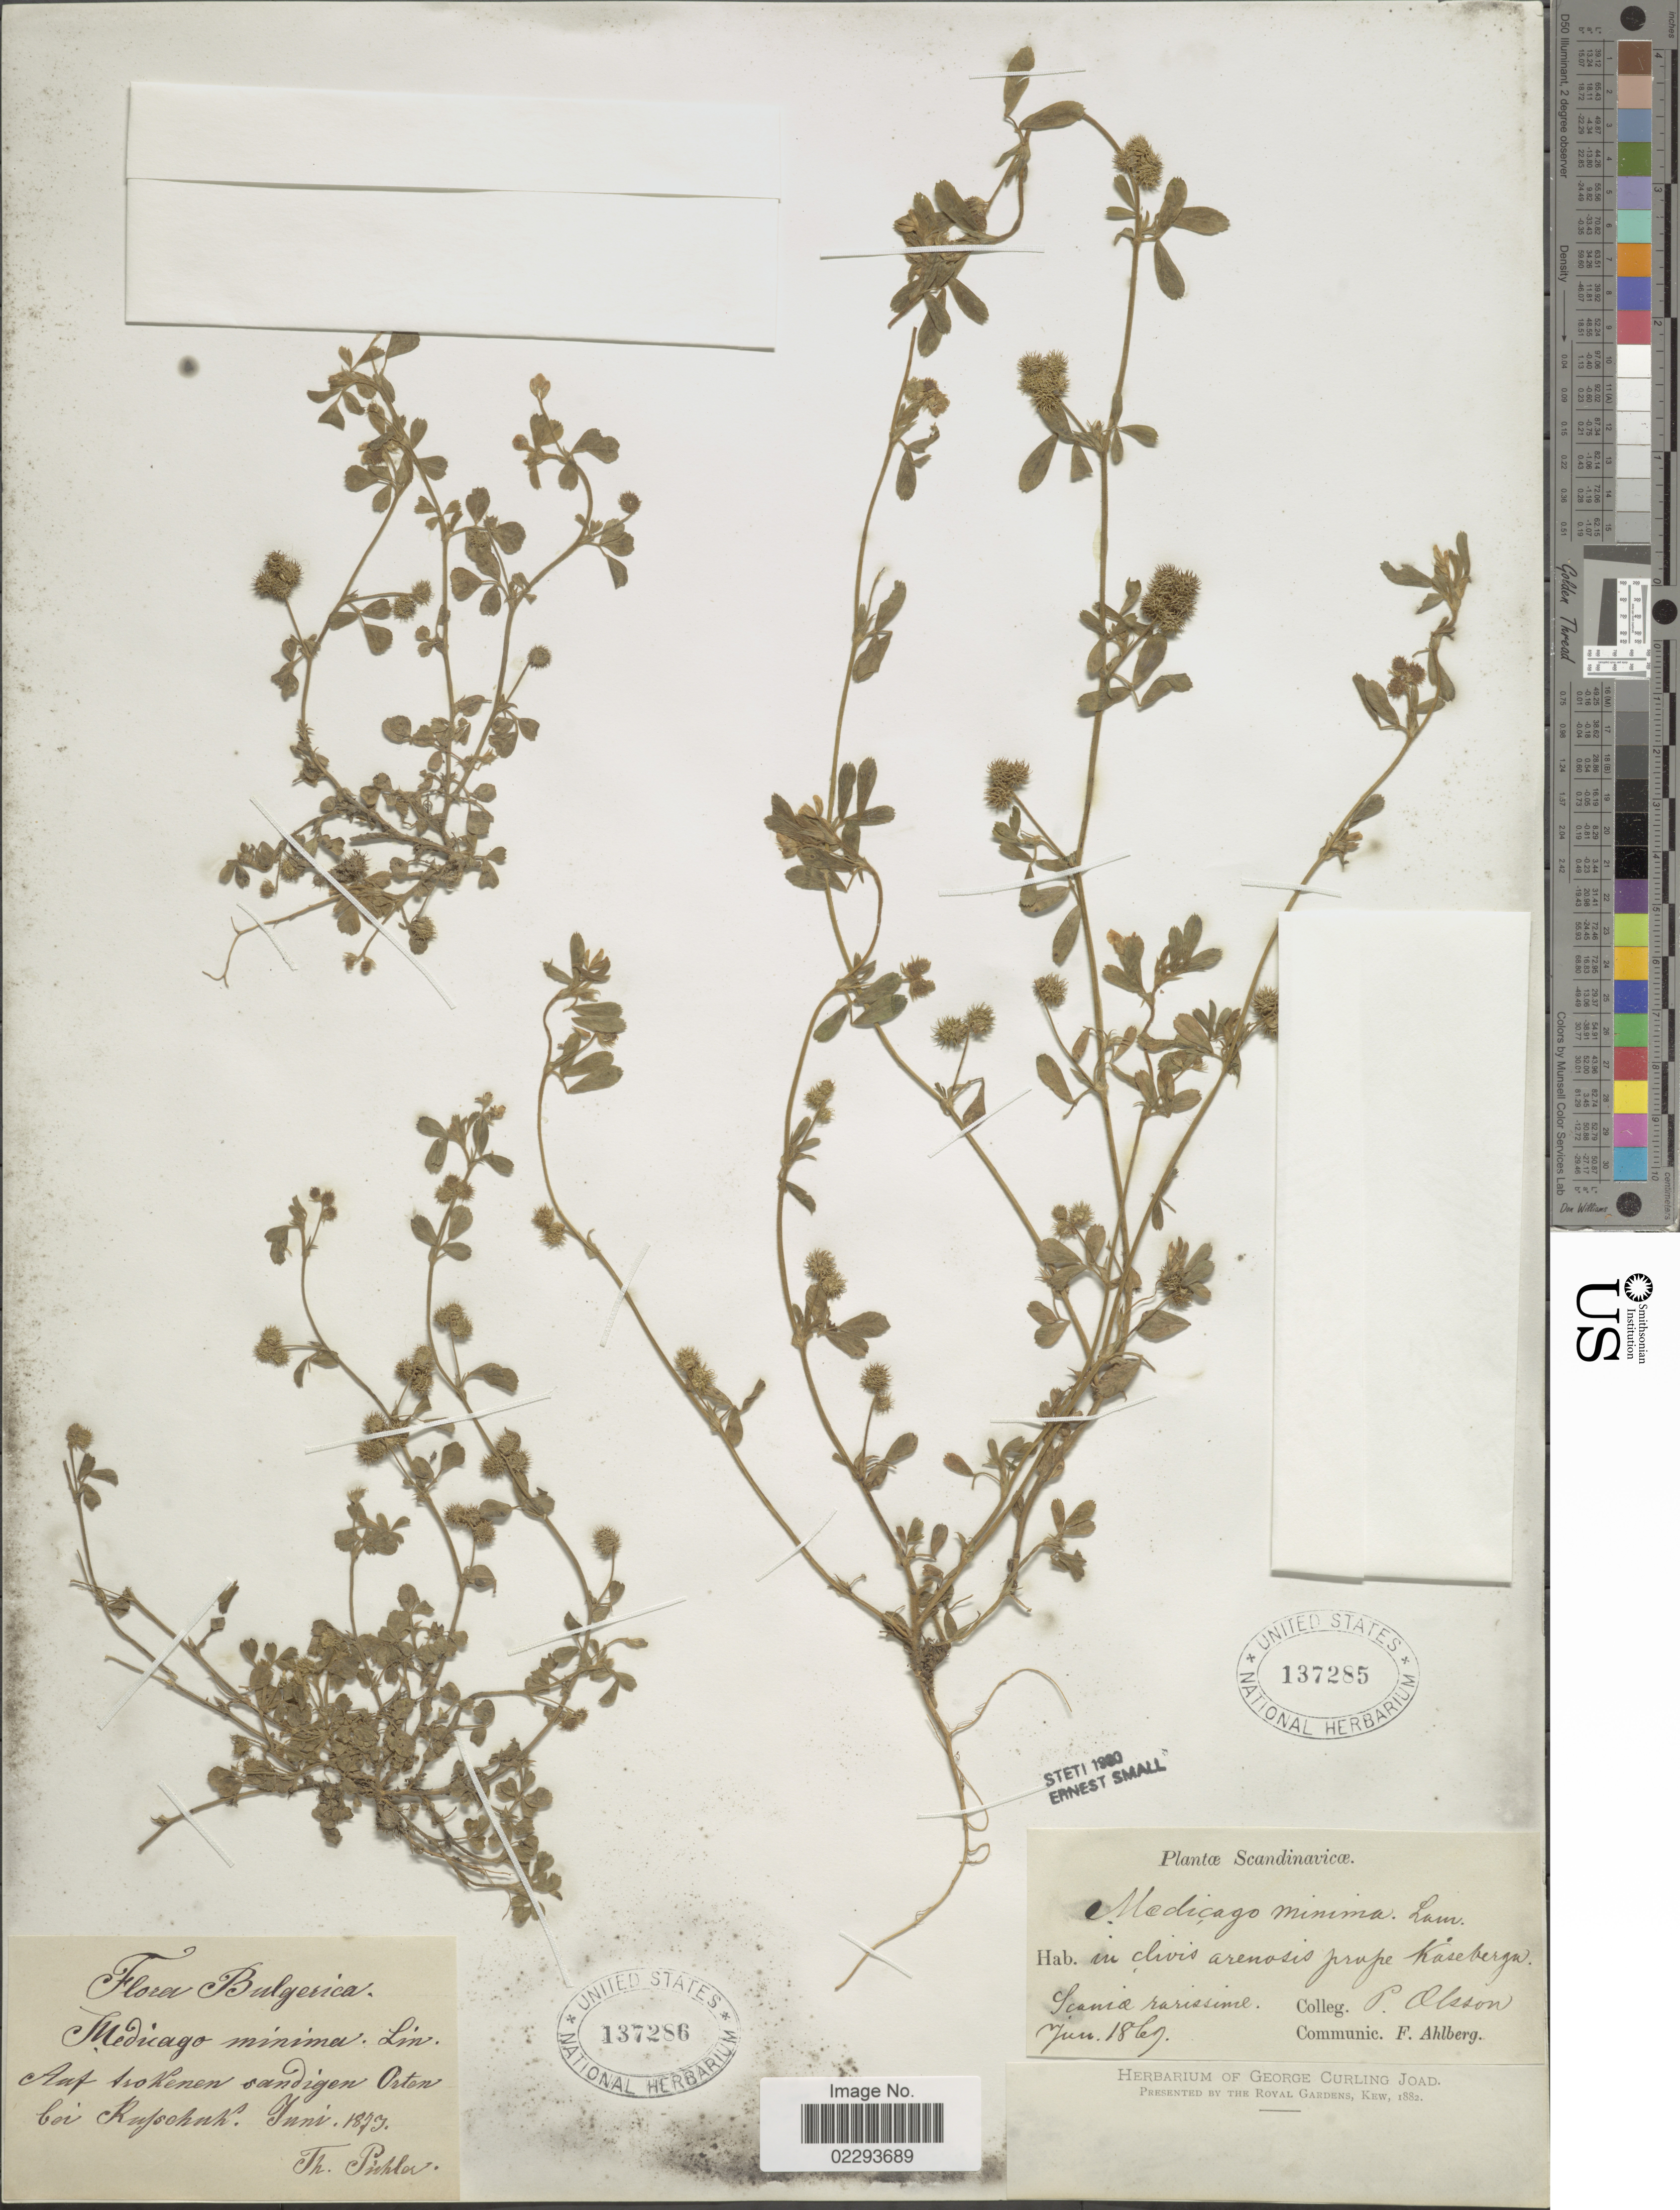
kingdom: Plantae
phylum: Tracheophyta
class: Magnoliopsida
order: Fabales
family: Fabaceae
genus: Medicago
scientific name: Medicago minima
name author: Lam.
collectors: T. Pichler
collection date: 1873-06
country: Bulgaria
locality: Auf Arokenen sandigen Orten bei Raufschuh [interpreted].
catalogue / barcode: US 137286